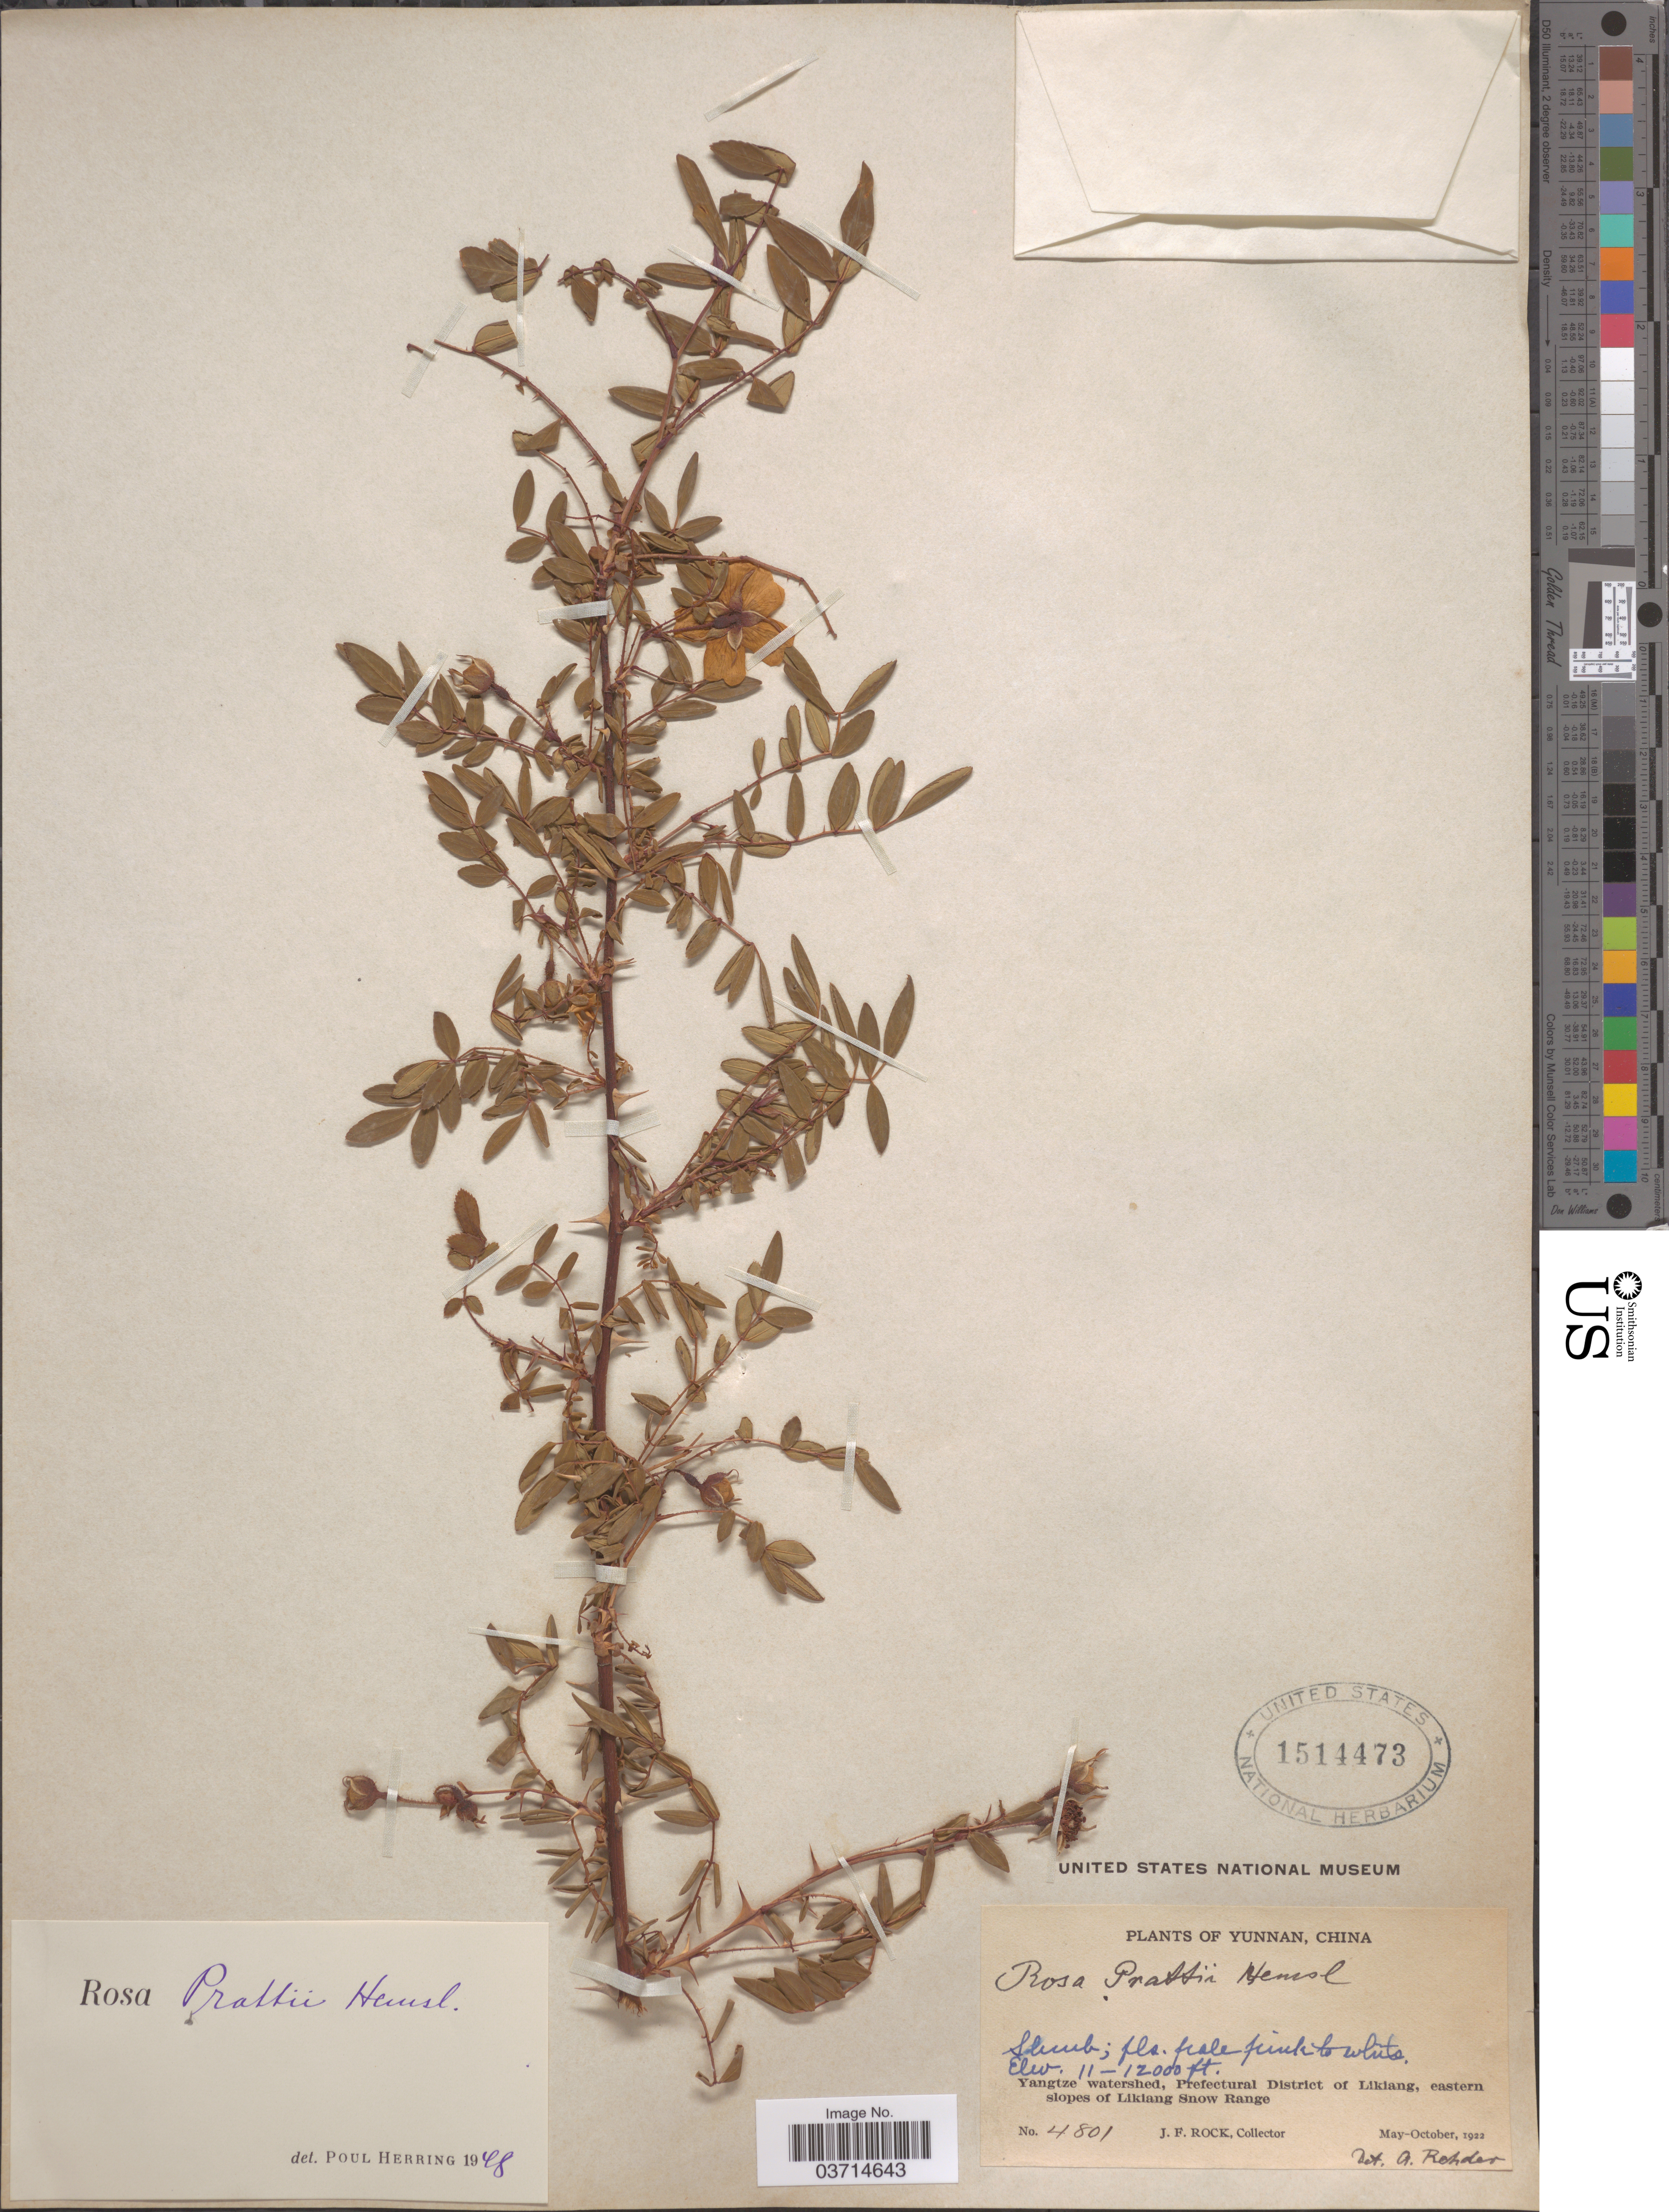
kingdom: Plantae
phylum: Tracheophyta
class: Magnoliopsida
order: Rosales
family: Rosaceae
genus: Rosa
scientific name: Rosa prattii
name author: Hemsl.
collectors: J. Rock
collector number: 4801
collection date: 1922-05/1922-10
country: China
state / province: Yunnan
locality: Yangtze watershed, Prefectural District of Likiang, eastern slopes of Likiang Snow Range.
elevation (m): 3353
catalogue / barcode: US 1514473